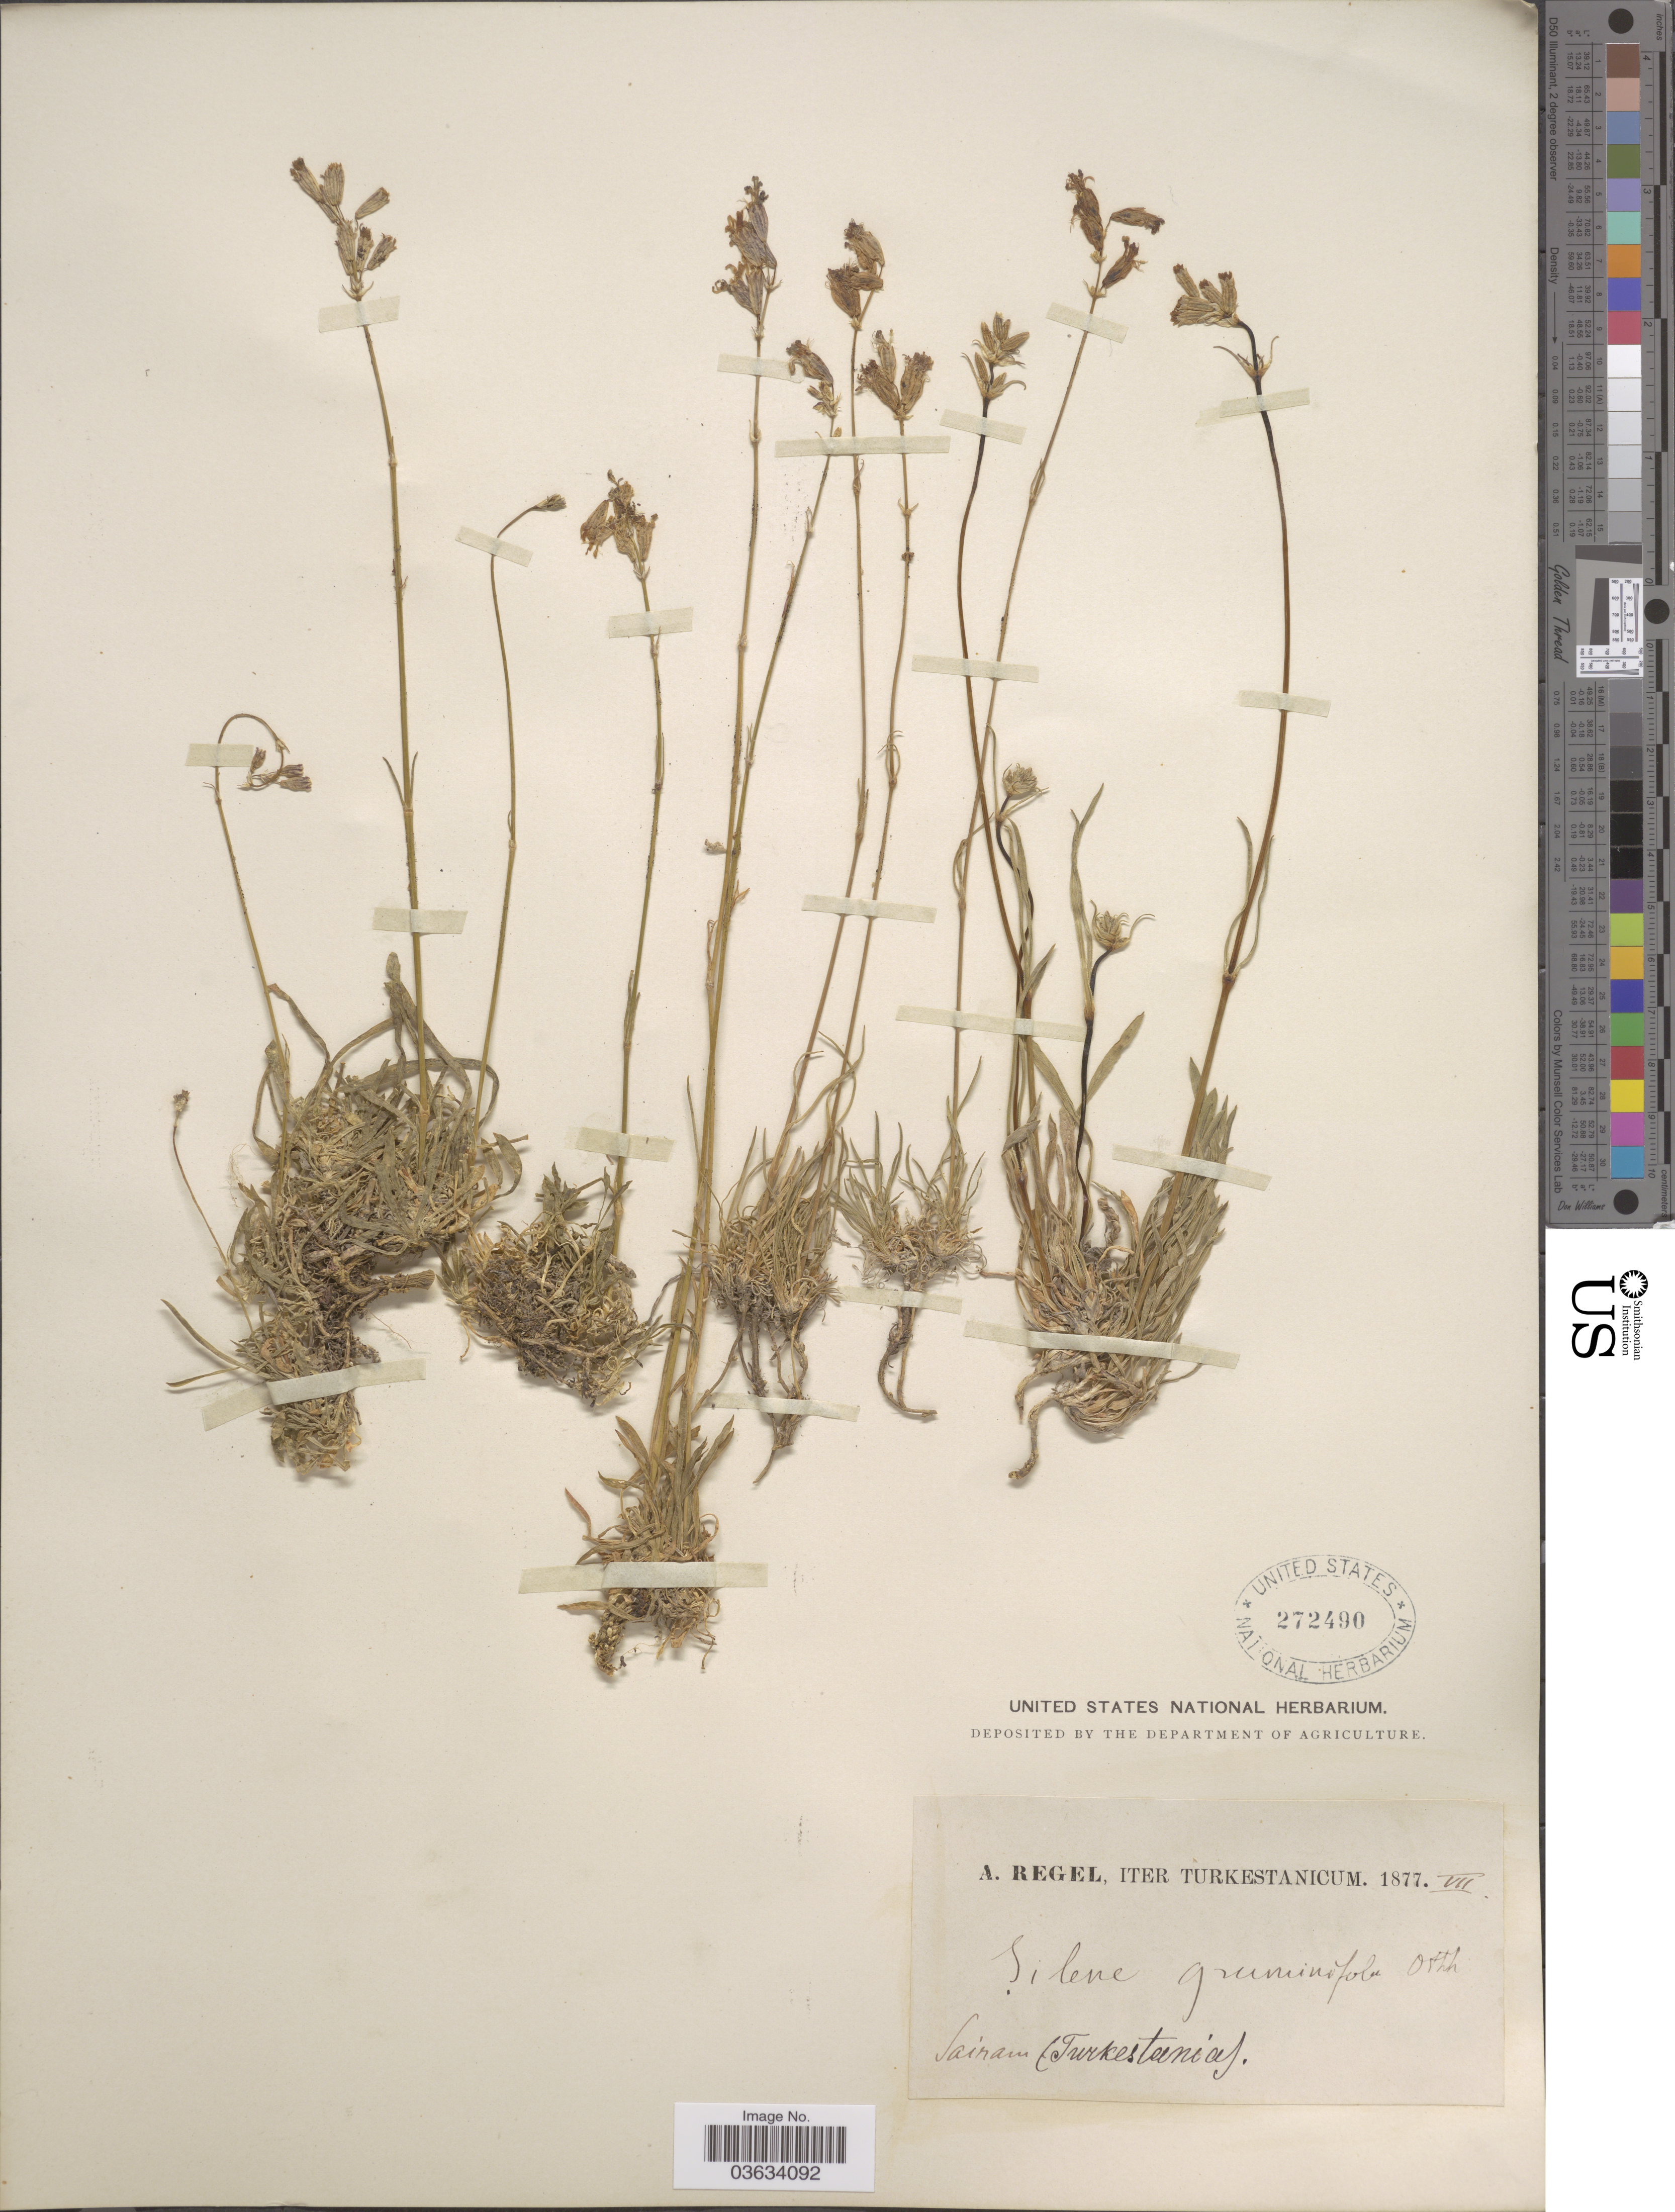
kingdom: Plantae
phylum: Tracheophyta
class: Magnoliopsida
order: Caryophyllales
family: Caryophyllaceae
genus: Silene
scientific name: Silene graminifolia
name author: Otth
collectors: A. Regel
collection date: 1877-07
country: Kazakhstan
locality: Iter Turkestanicum. Sairam (Turkestania).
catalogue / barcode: US 272490